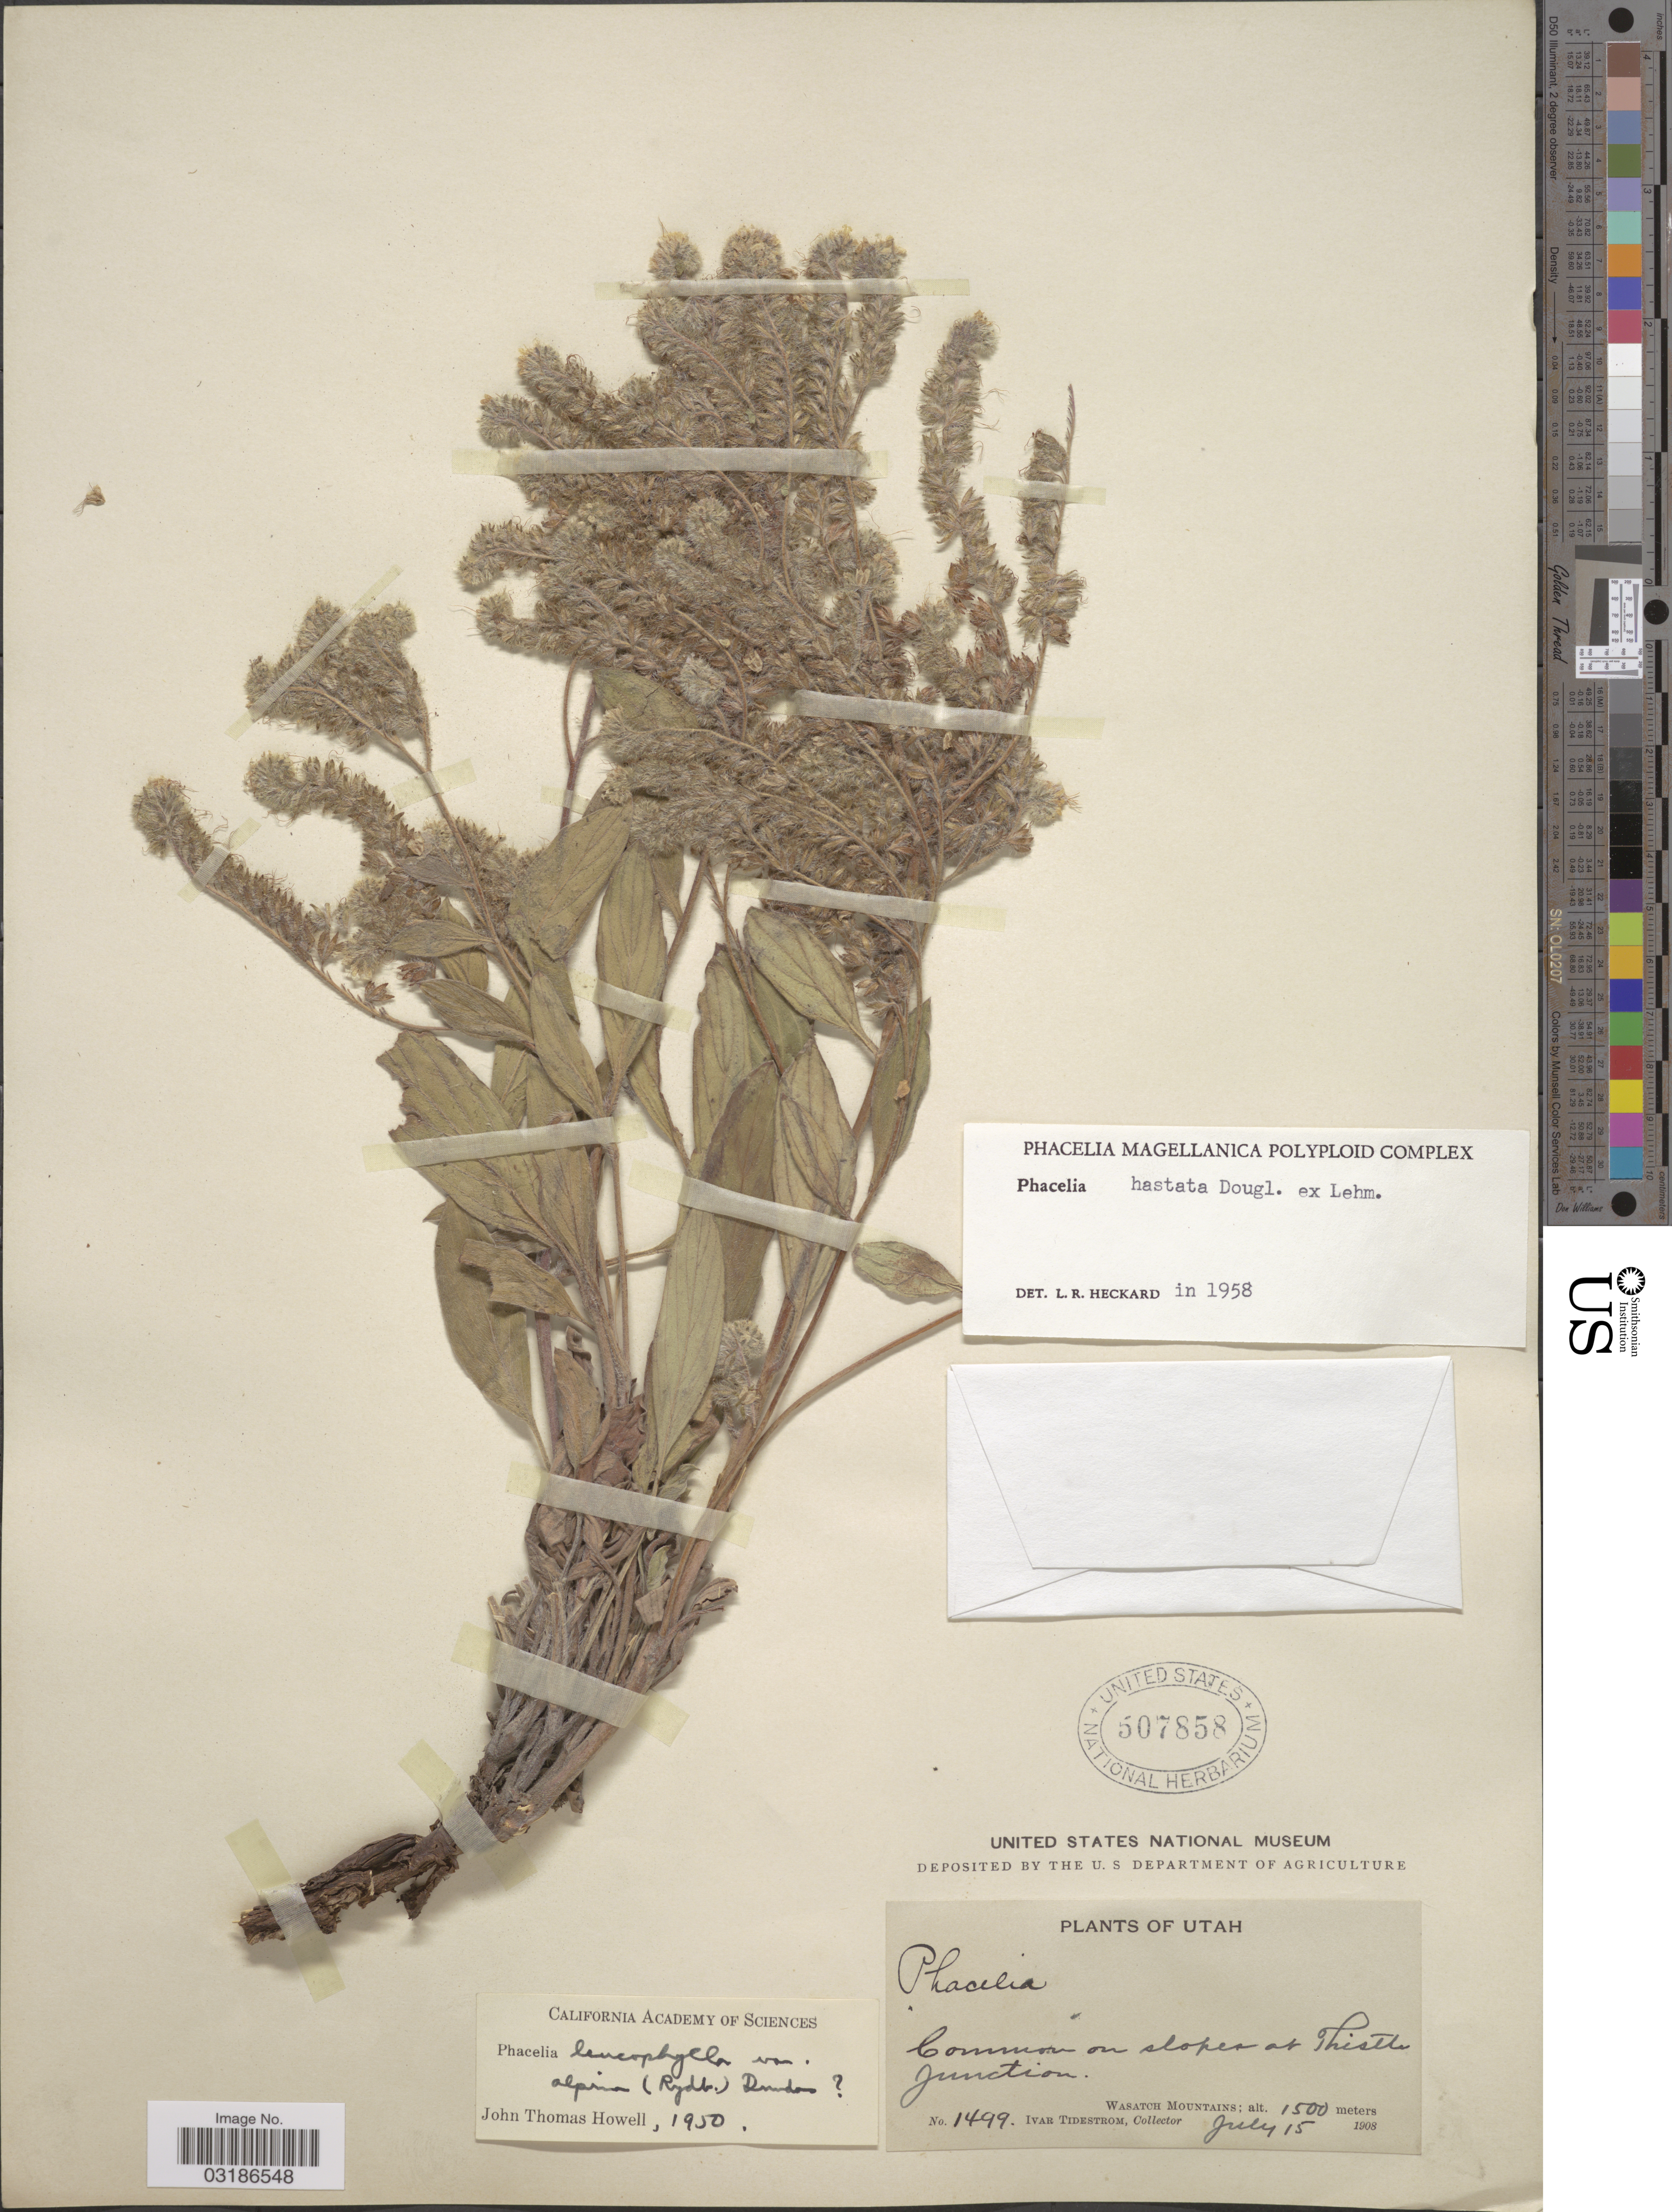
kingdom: Plantae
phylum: Tracheophyta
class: Magnoliopsida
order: Boraginales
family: Hydrophyllaceae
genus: Phacelia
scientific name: Phacelia hastata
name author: Douglas ex Lehm.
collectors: I. F. Tidestrom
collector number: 1499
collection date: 1908-07-15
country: United States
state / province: Utah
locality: Common on slopes at Thistle Junction, Wasatch Mountains.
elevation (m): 1500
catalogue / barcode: US 507858